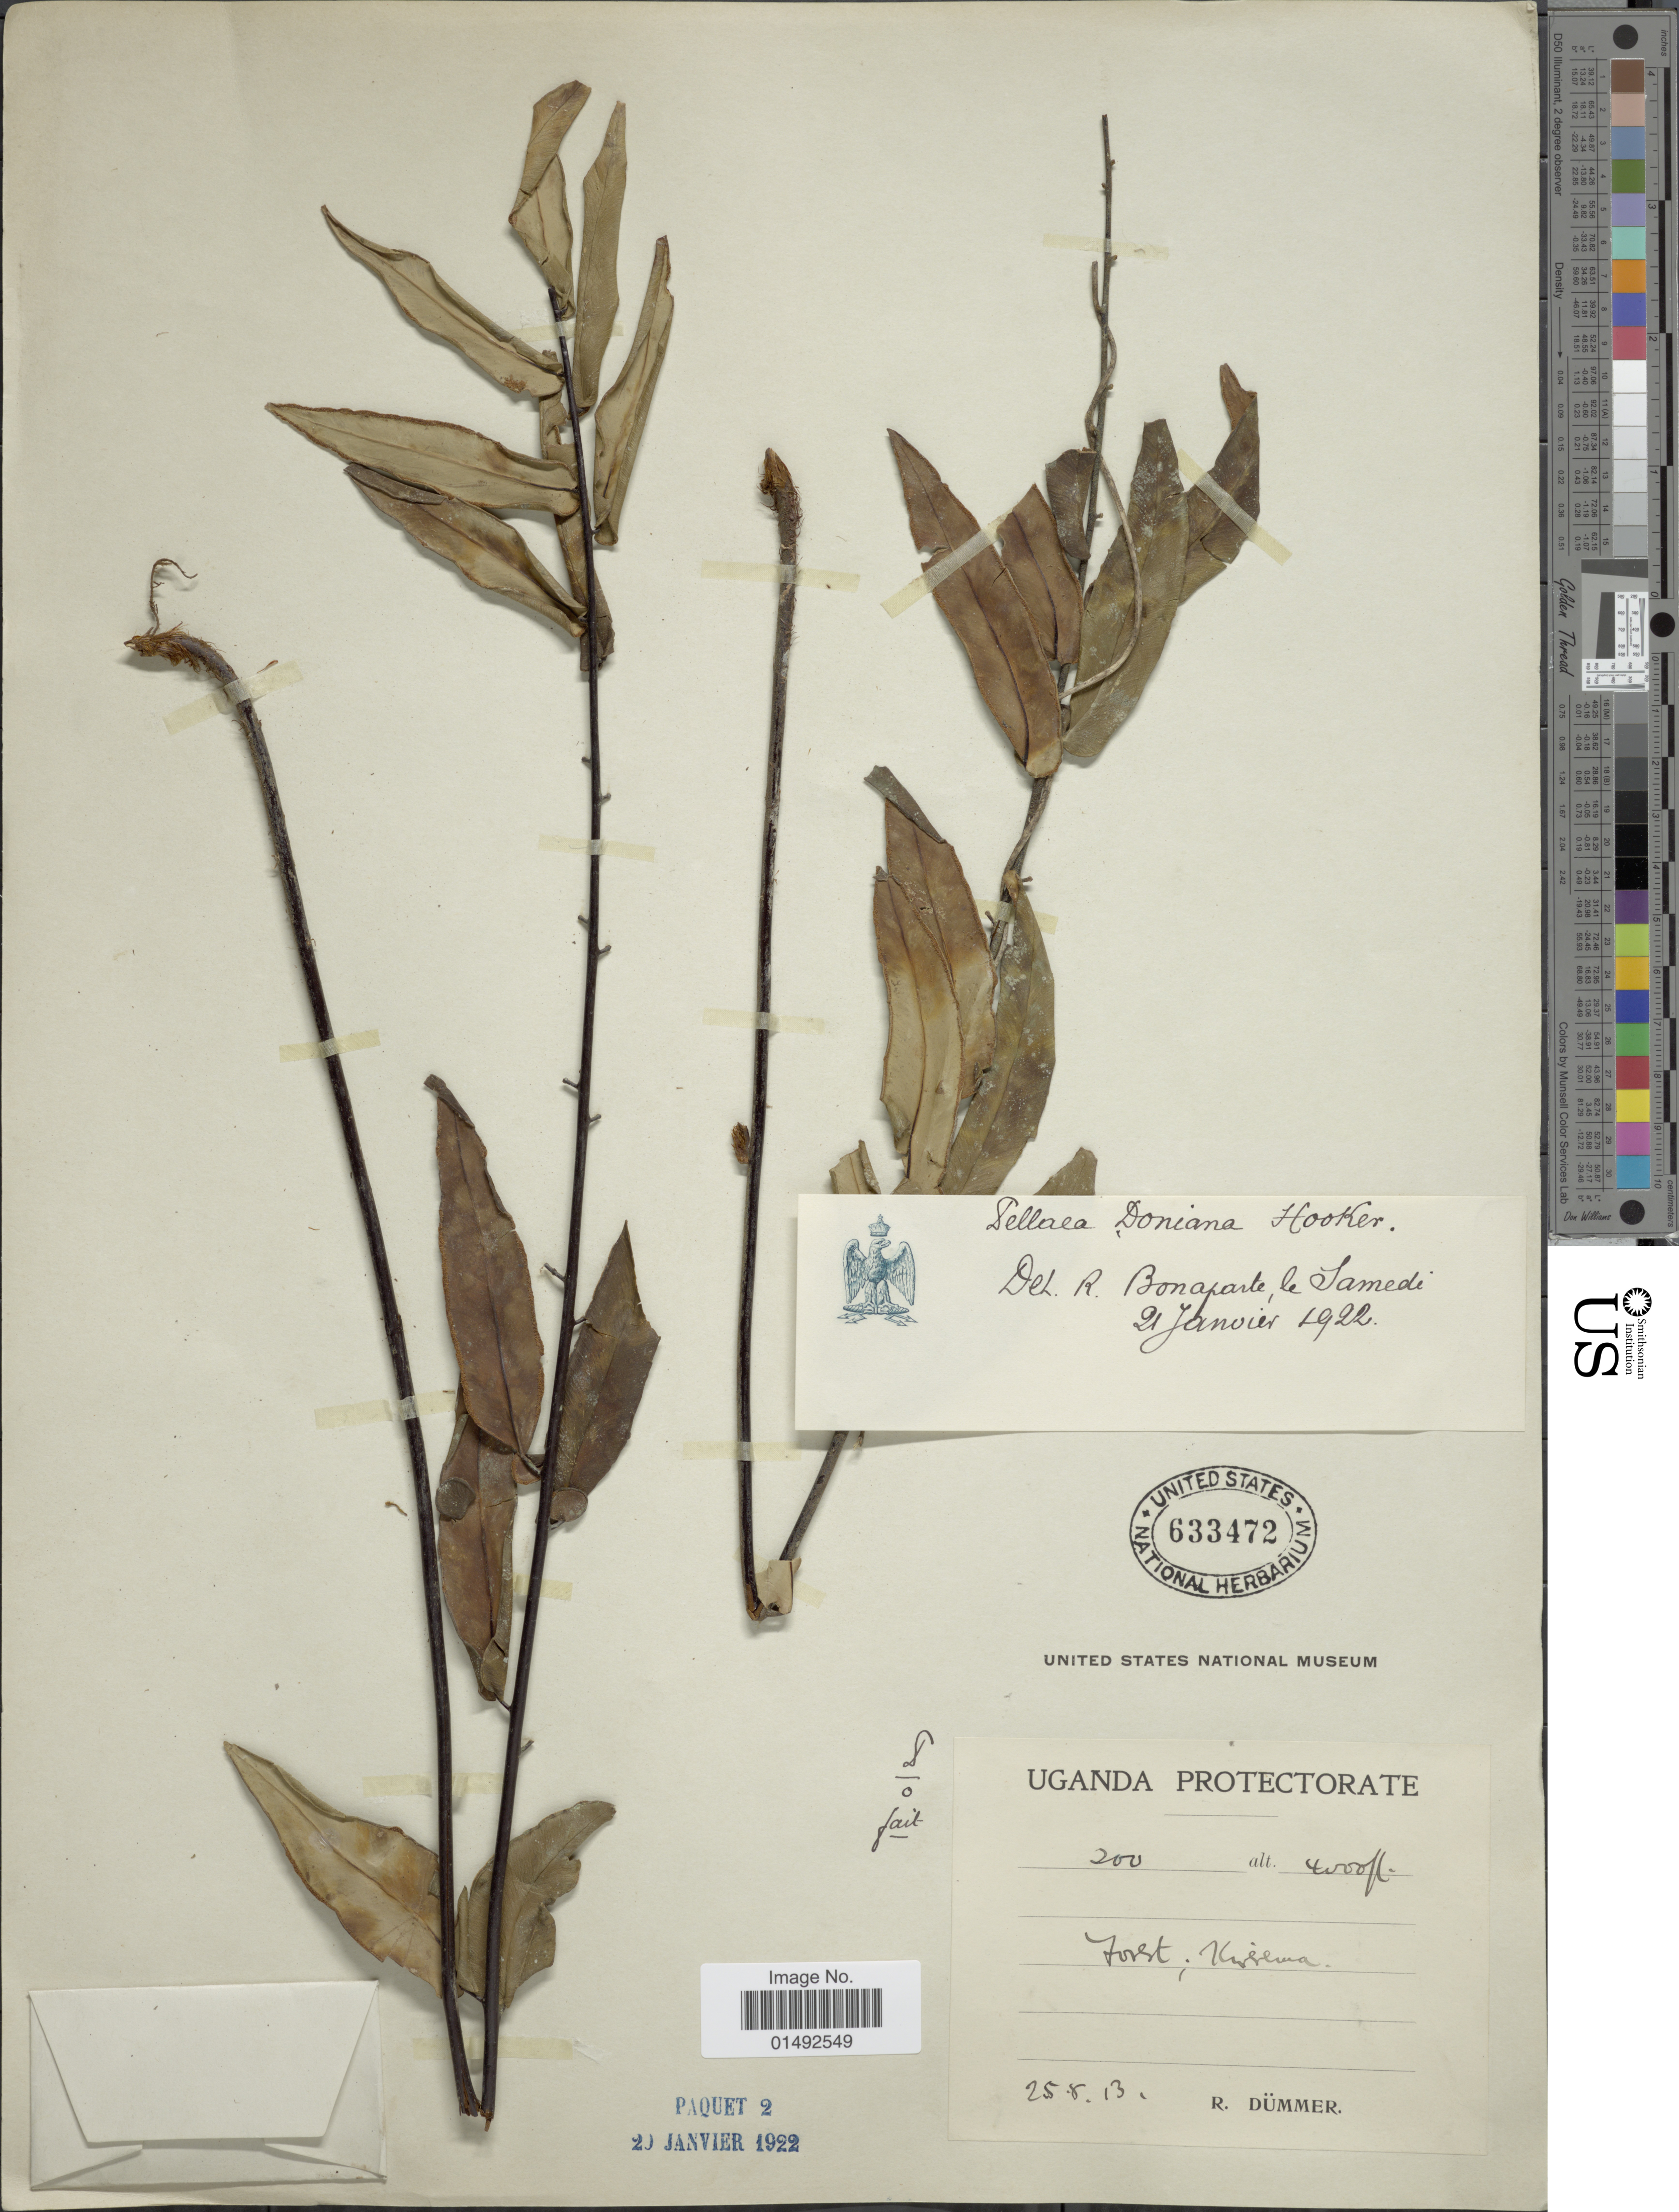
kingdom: Plantae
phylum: Tracheophyta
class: Polypodiopsida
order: Polypodiales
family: Pteridaceae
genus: Pellaea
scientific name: Pellaea doniana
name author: Hook.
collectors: R. A. Dümmer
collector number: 200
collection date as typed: Transcribed d/m/y: 25/8/13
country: Uganda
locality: Forest, Kirerema.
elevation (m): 1219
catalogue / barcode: US 633472